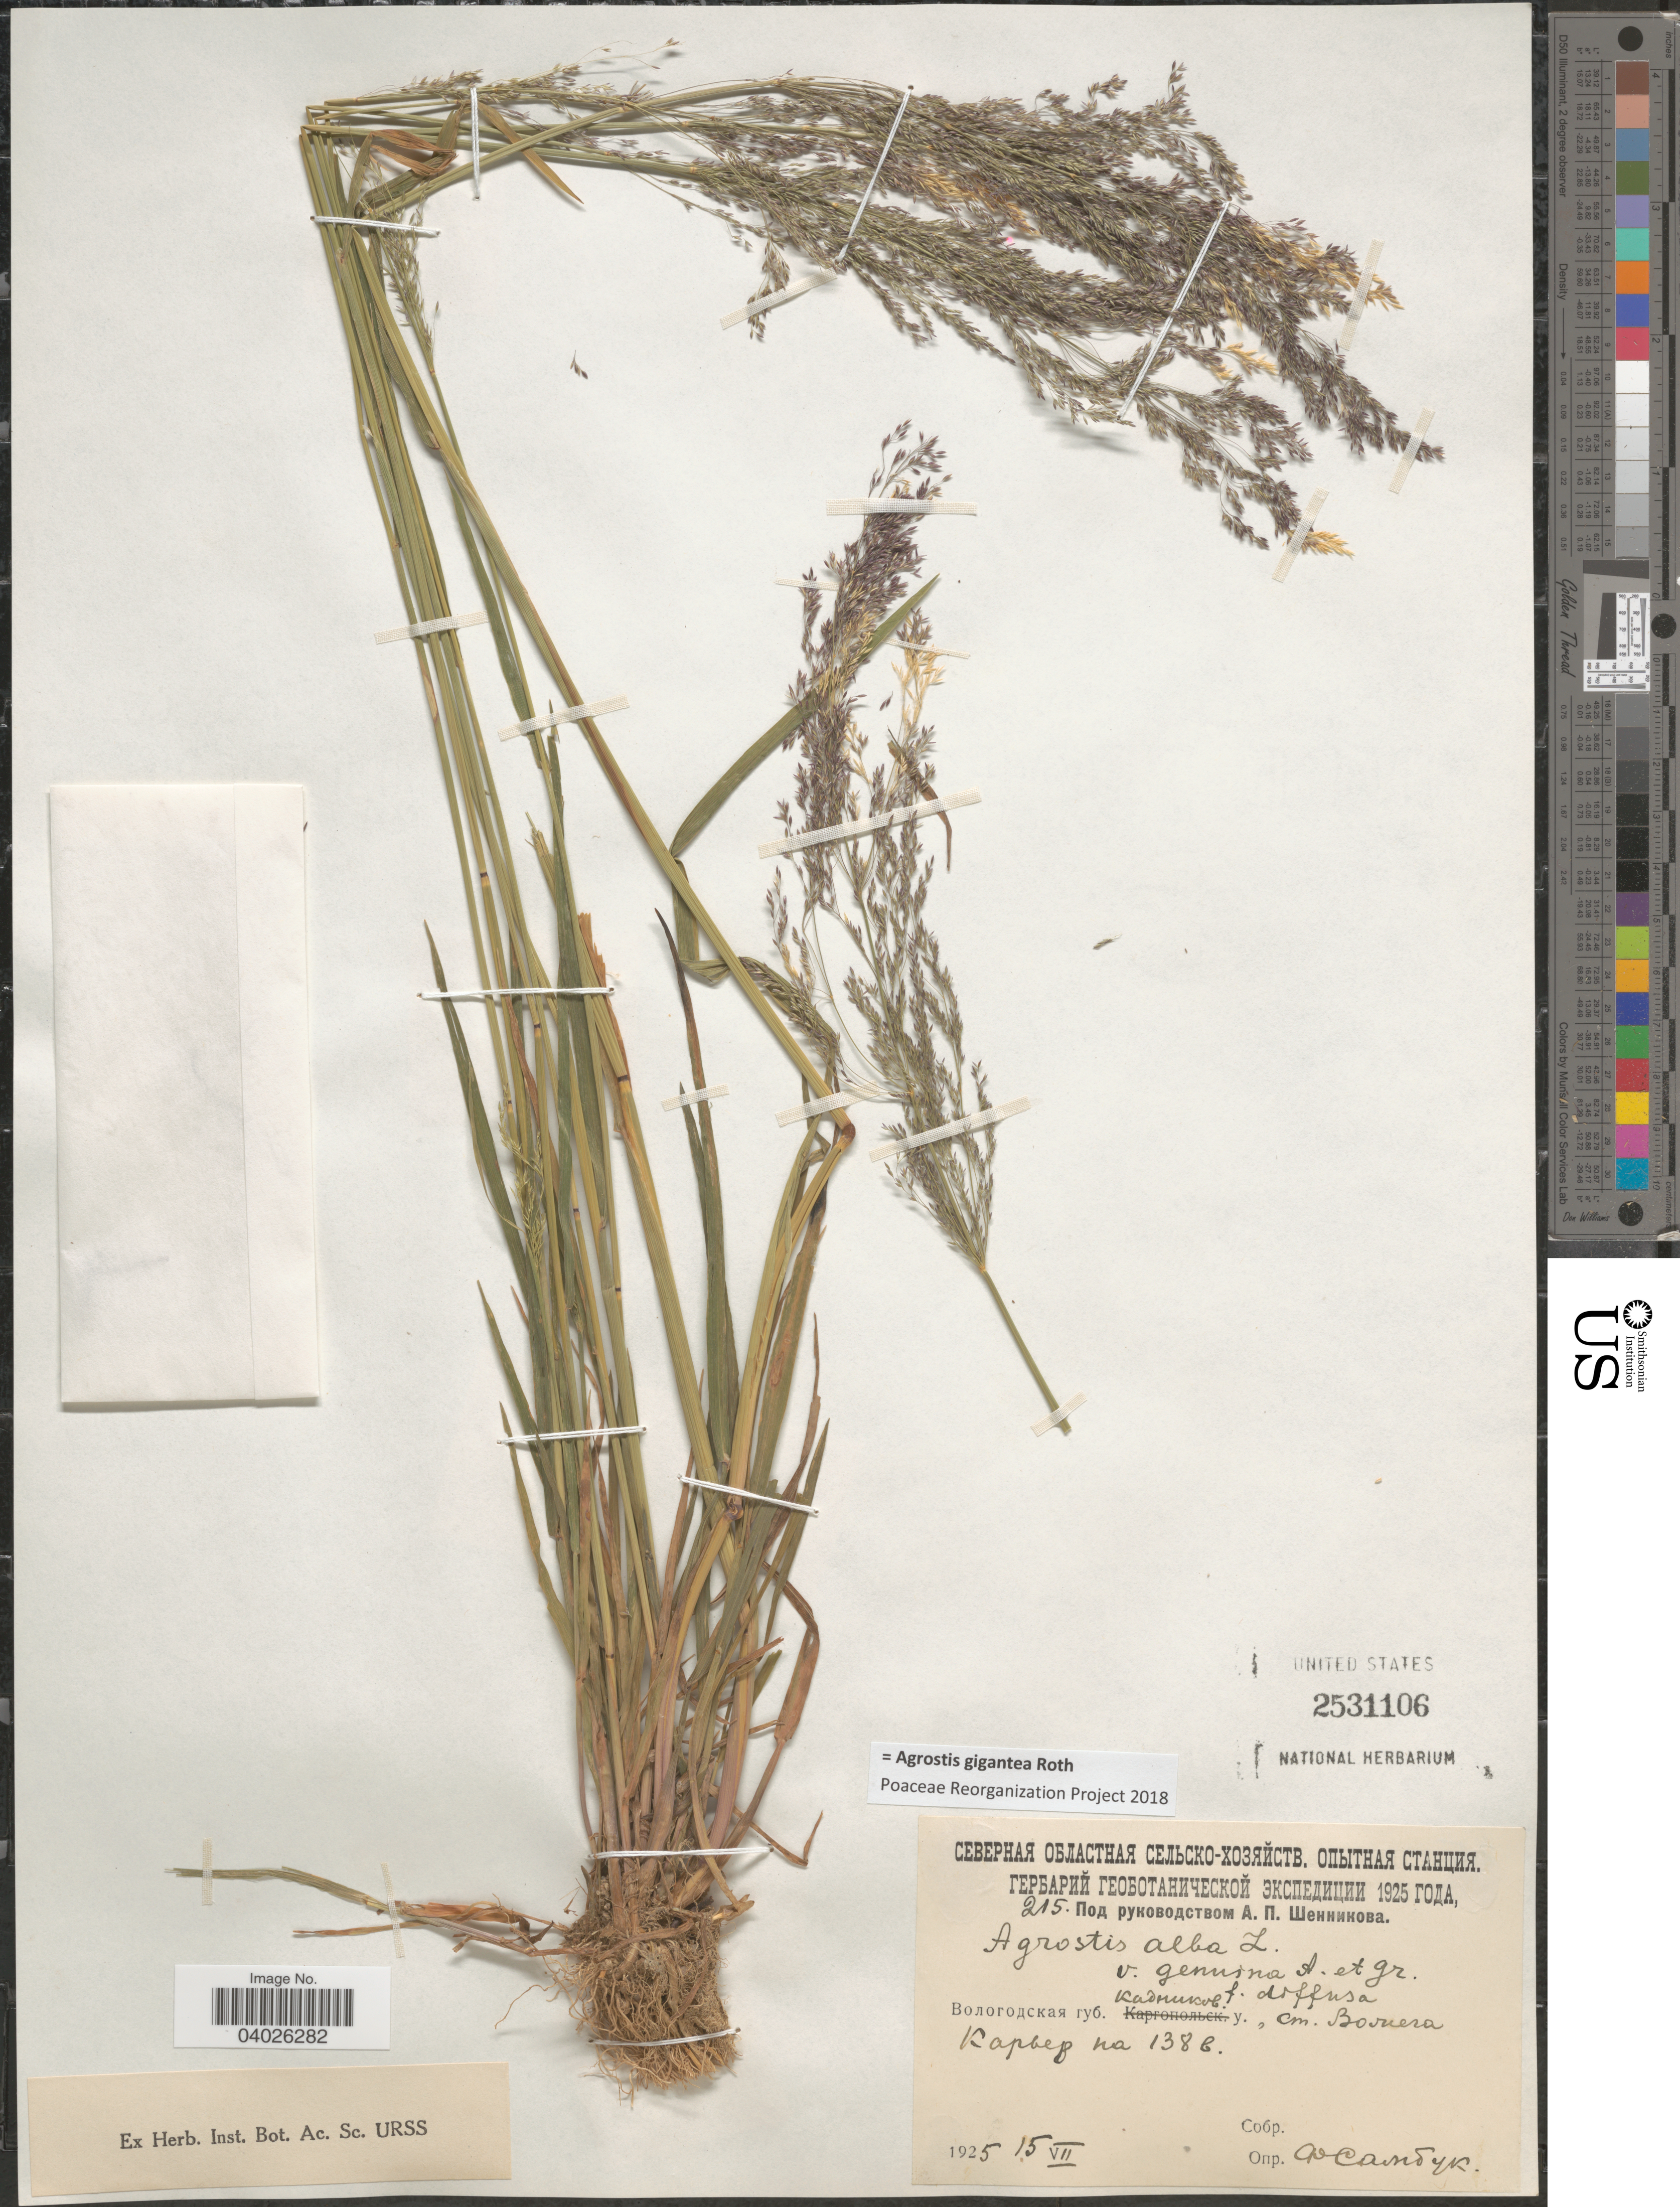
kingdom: Plantae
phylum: Tracheophyta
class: Liliopsida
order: Poales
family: Poaceae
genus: Agrostis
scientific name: Agrostis gigantea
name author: Roth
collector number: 215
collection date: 1925-07-15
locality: X.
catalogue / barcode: US 2531106